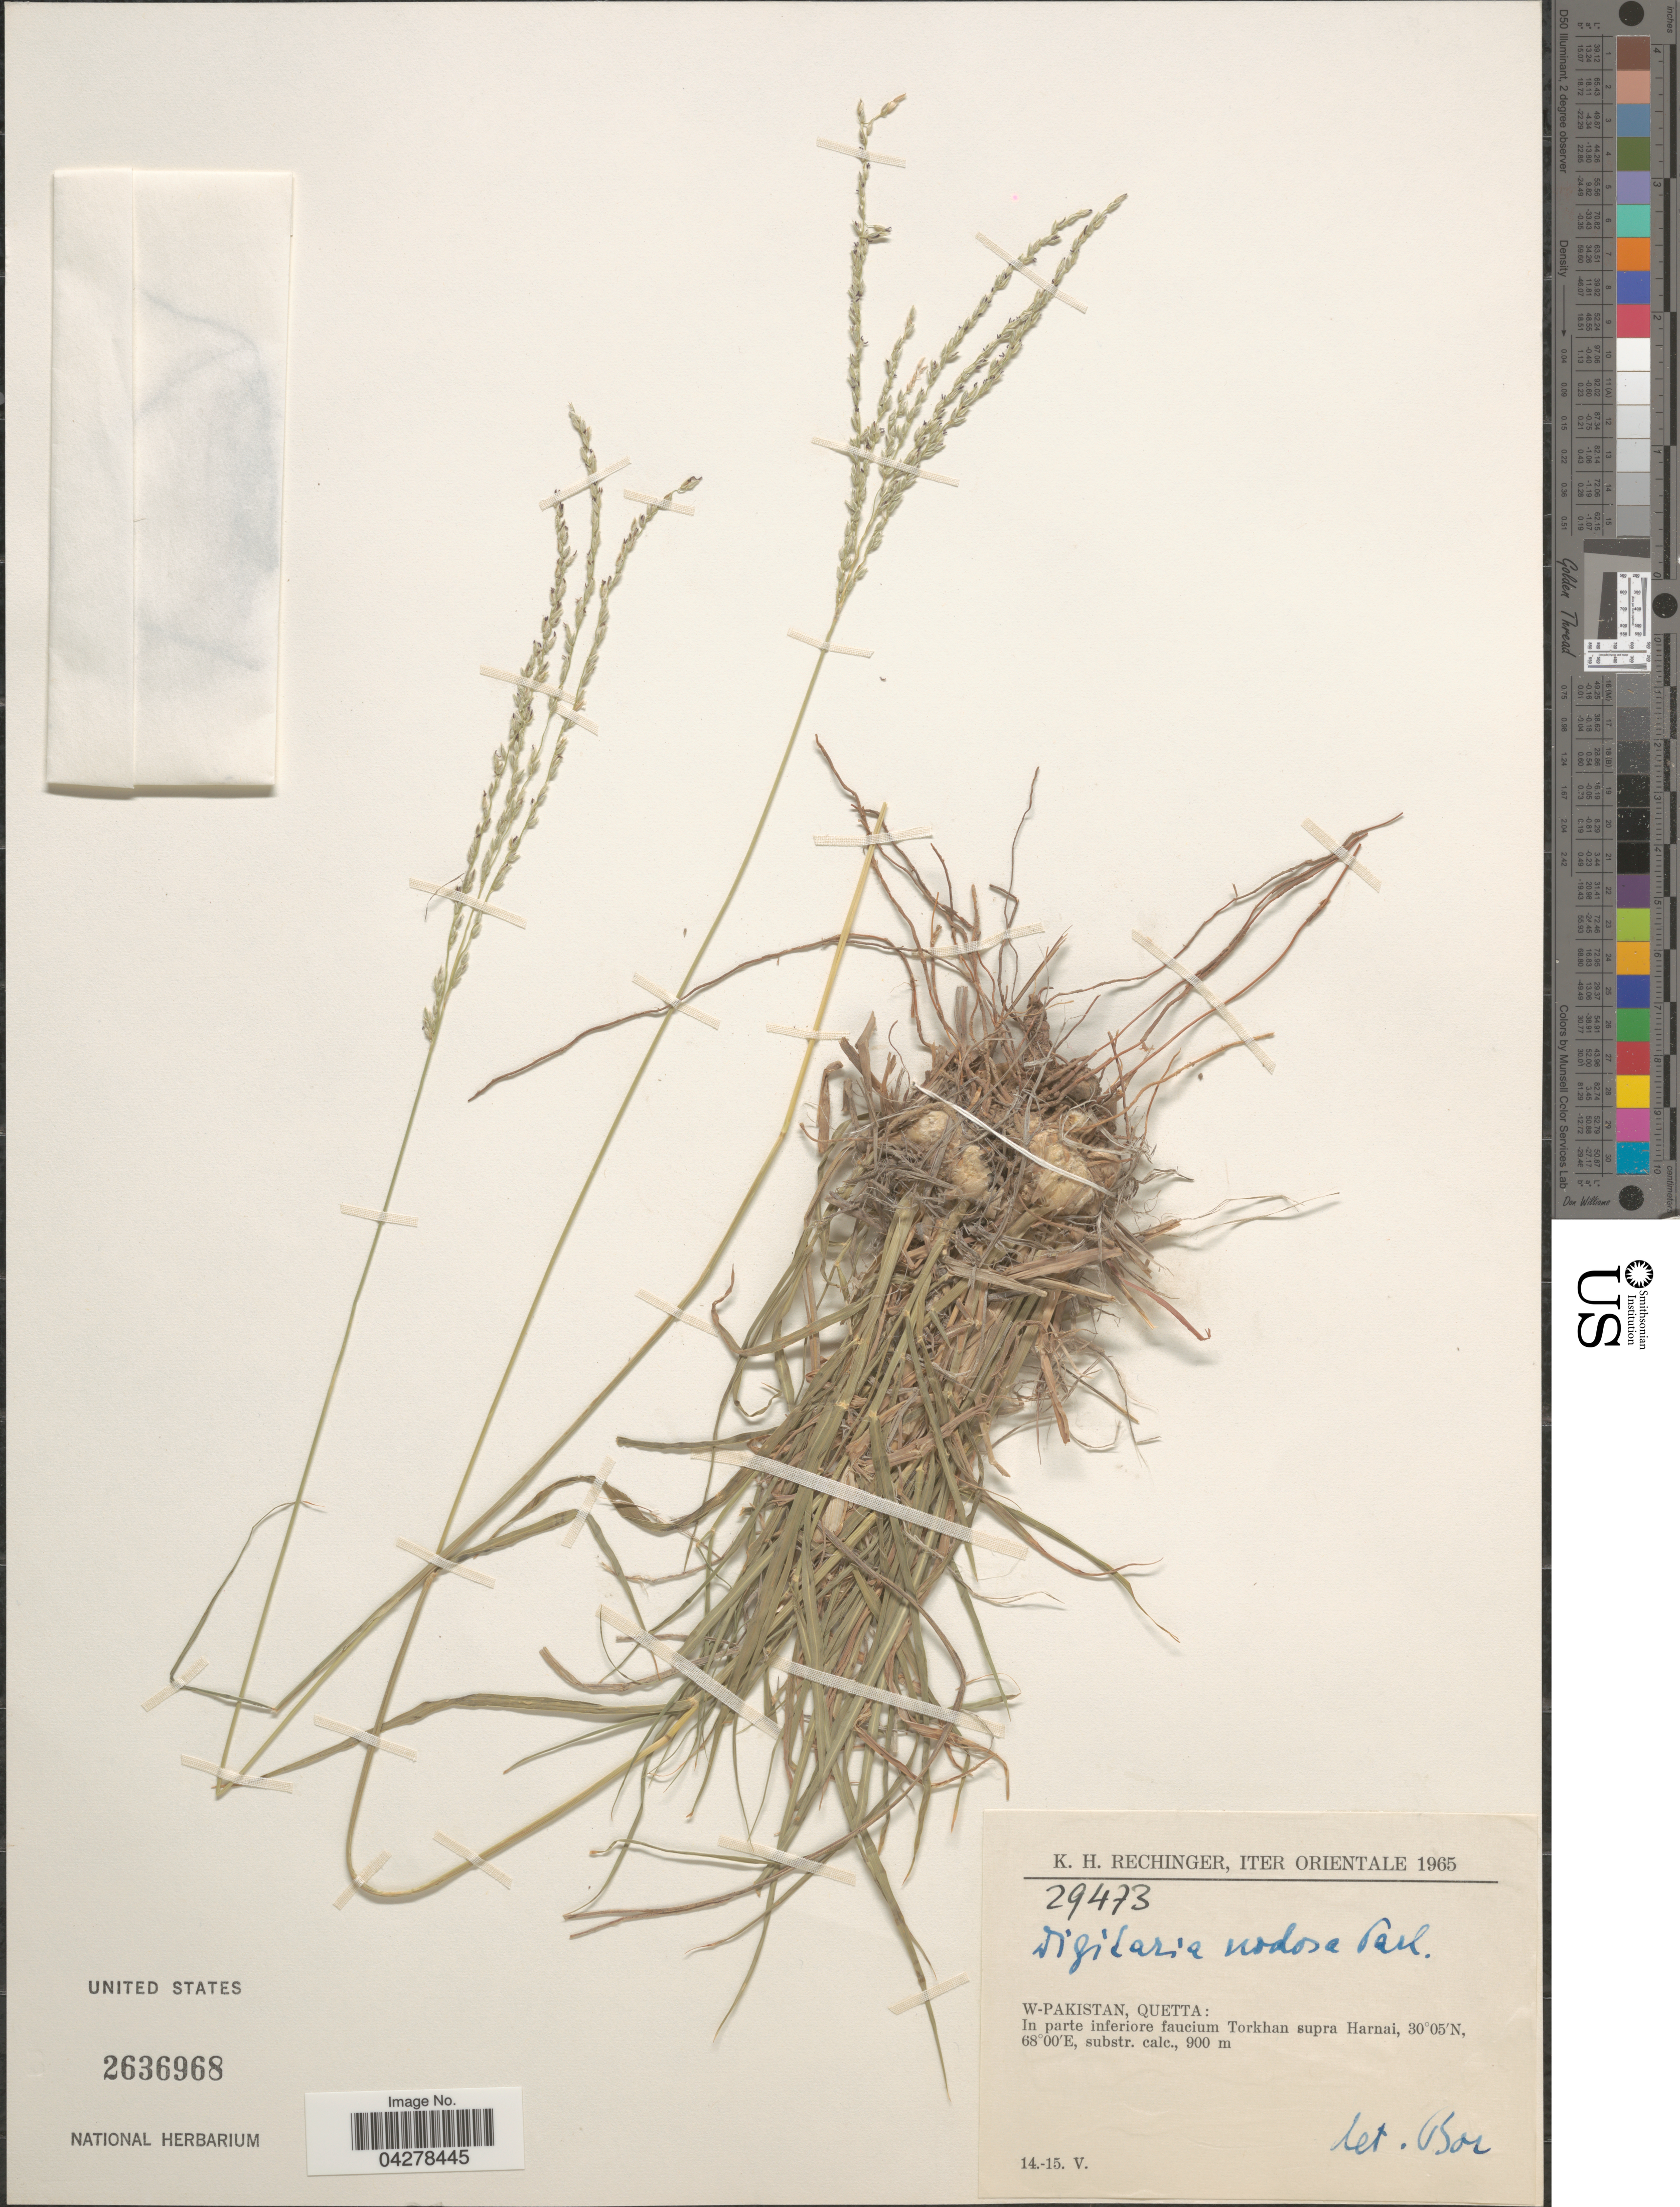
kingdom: Plantae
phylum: Tracheophyta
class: Liliopsida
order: Poales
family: Poaceae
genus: Digitaria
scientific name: Digitaria nodosa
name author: Parl.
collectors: K. H. Rechinger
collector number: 29473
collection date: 1965-05-14/1965-05-15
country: Pakistan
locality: Iter Orientale 1965. W-Pakistan, Quetta: In parte inferiore faucium Torkhan supra Harnai.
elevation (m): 900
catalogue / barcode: US 2636968